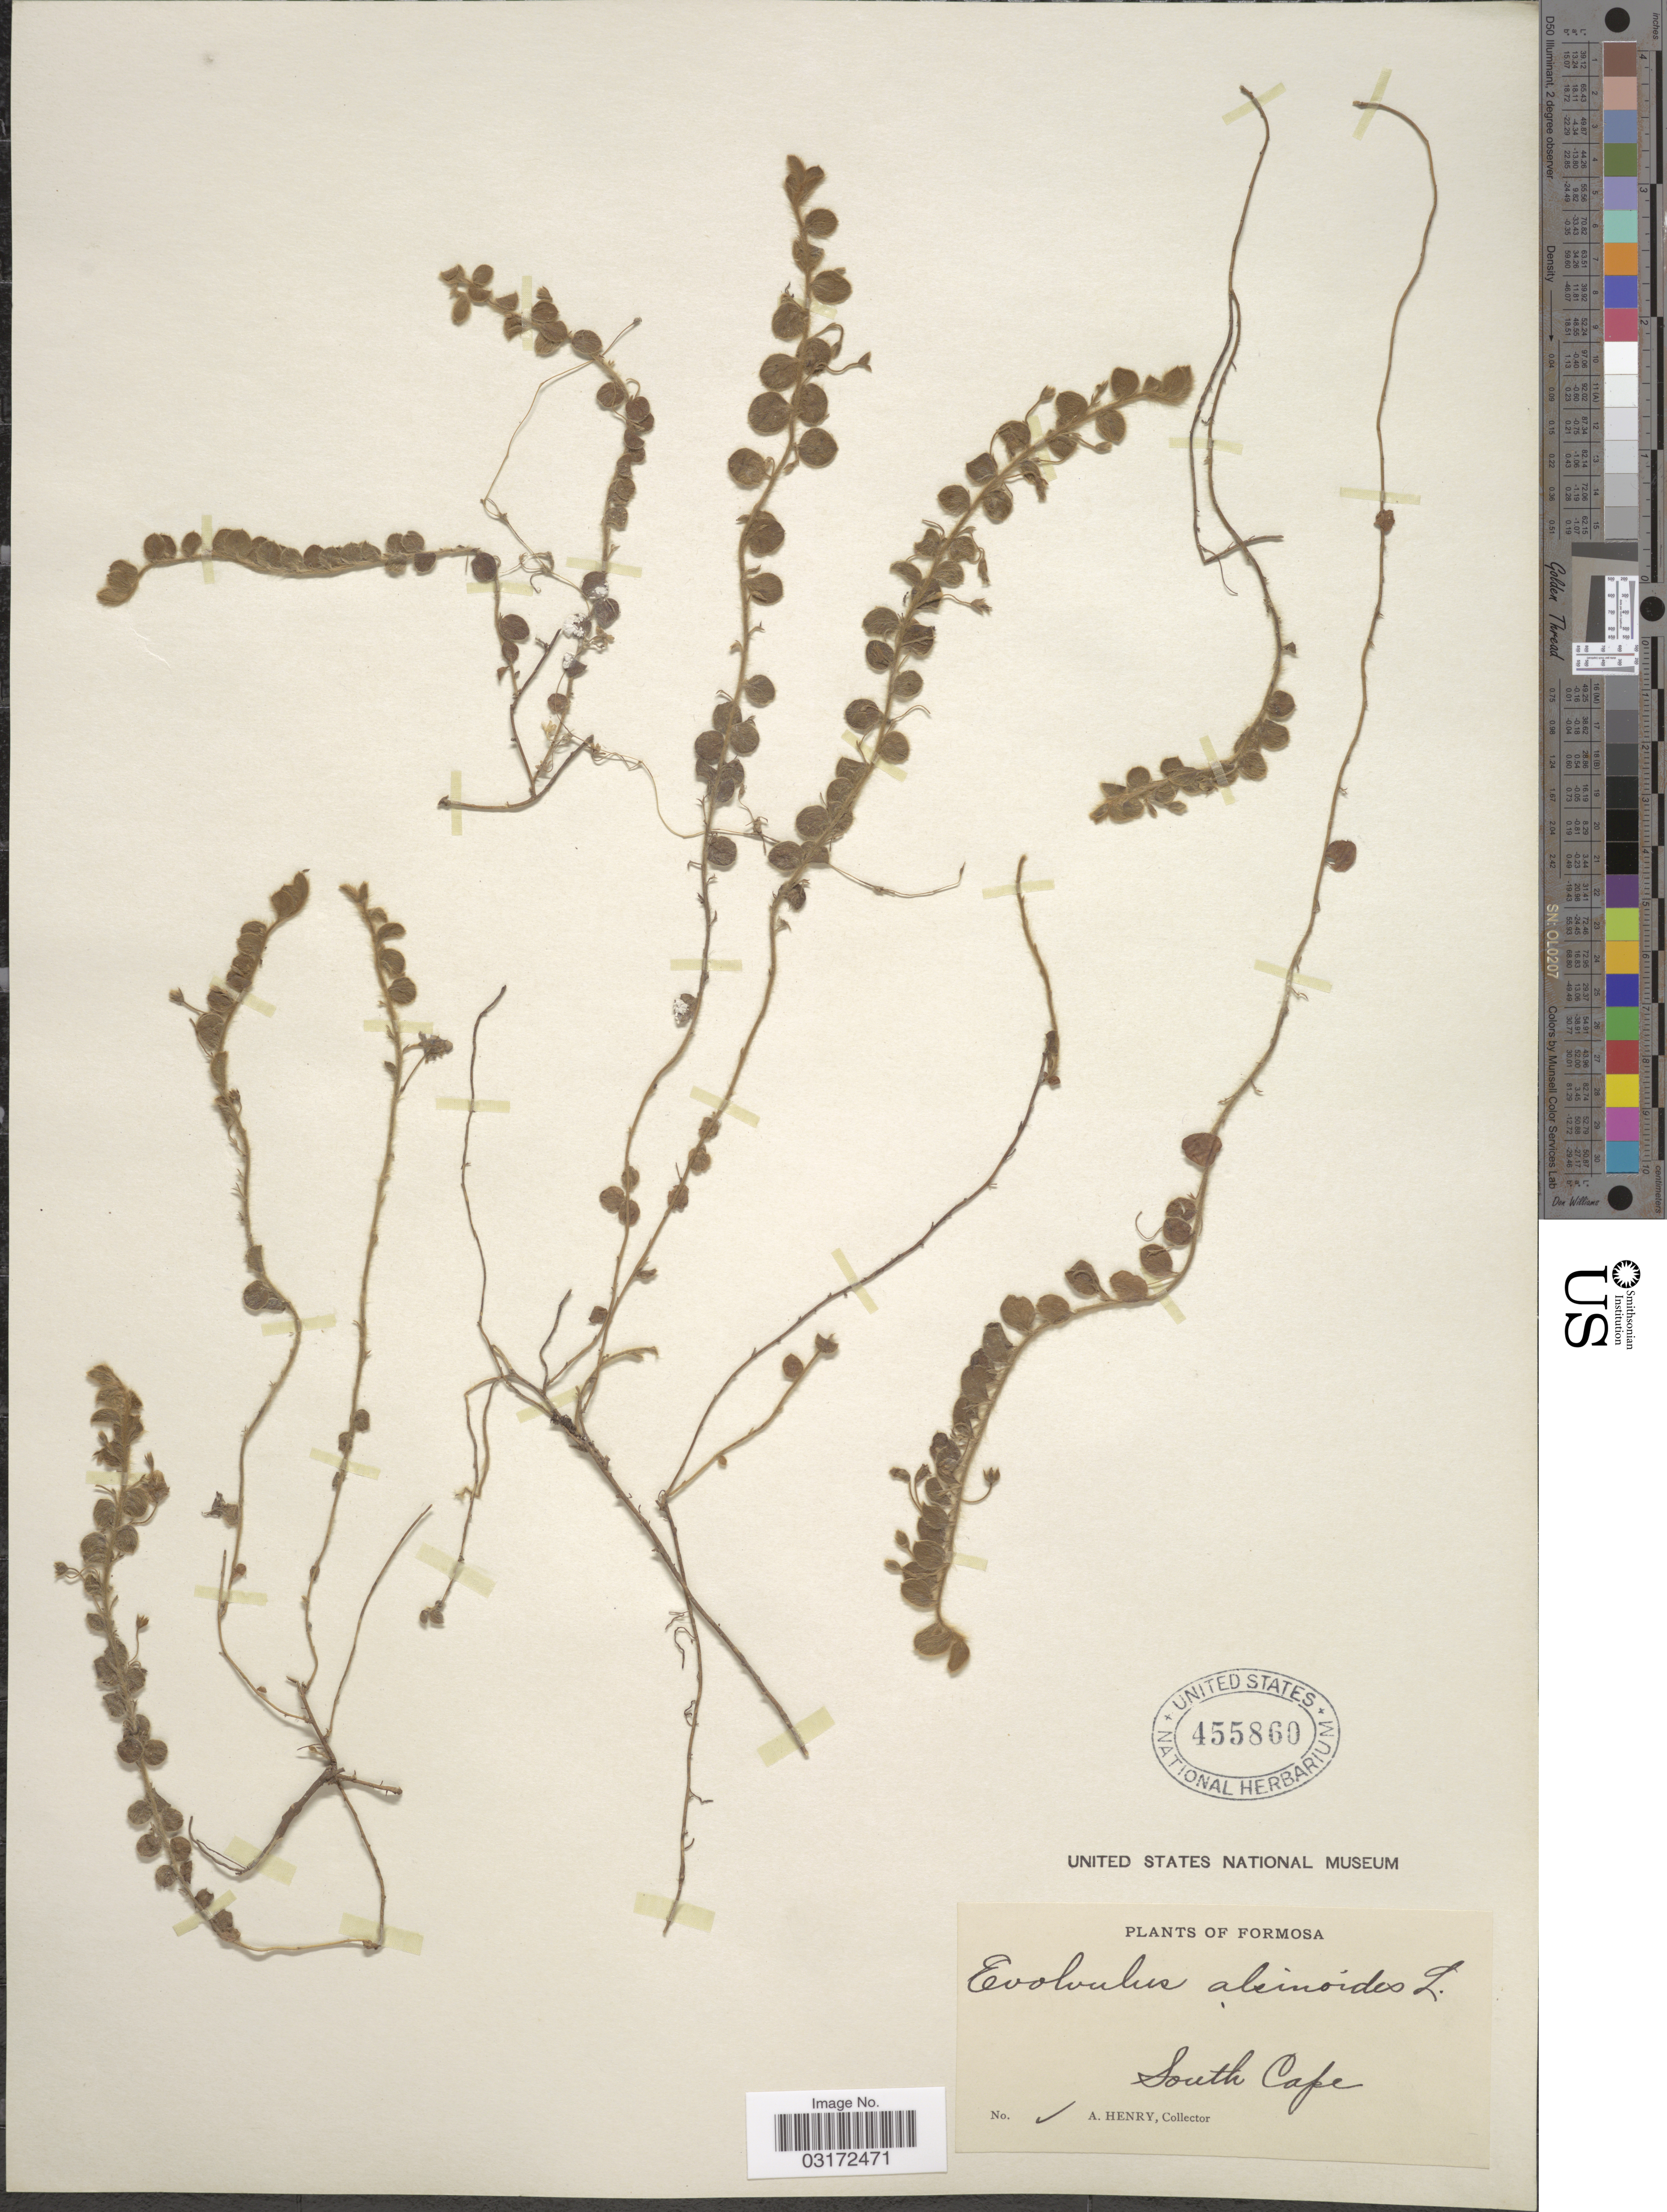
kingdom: Plantae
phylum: Tracheophyta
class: Magnoliopsida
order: Solanales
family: Convolvulaceae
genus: Evolvulus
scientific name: Evolvulus alsinoides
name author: (L.) L.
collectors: A. Henry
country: Taiwan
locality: Formosa. South Cape.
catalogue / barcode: US 455860